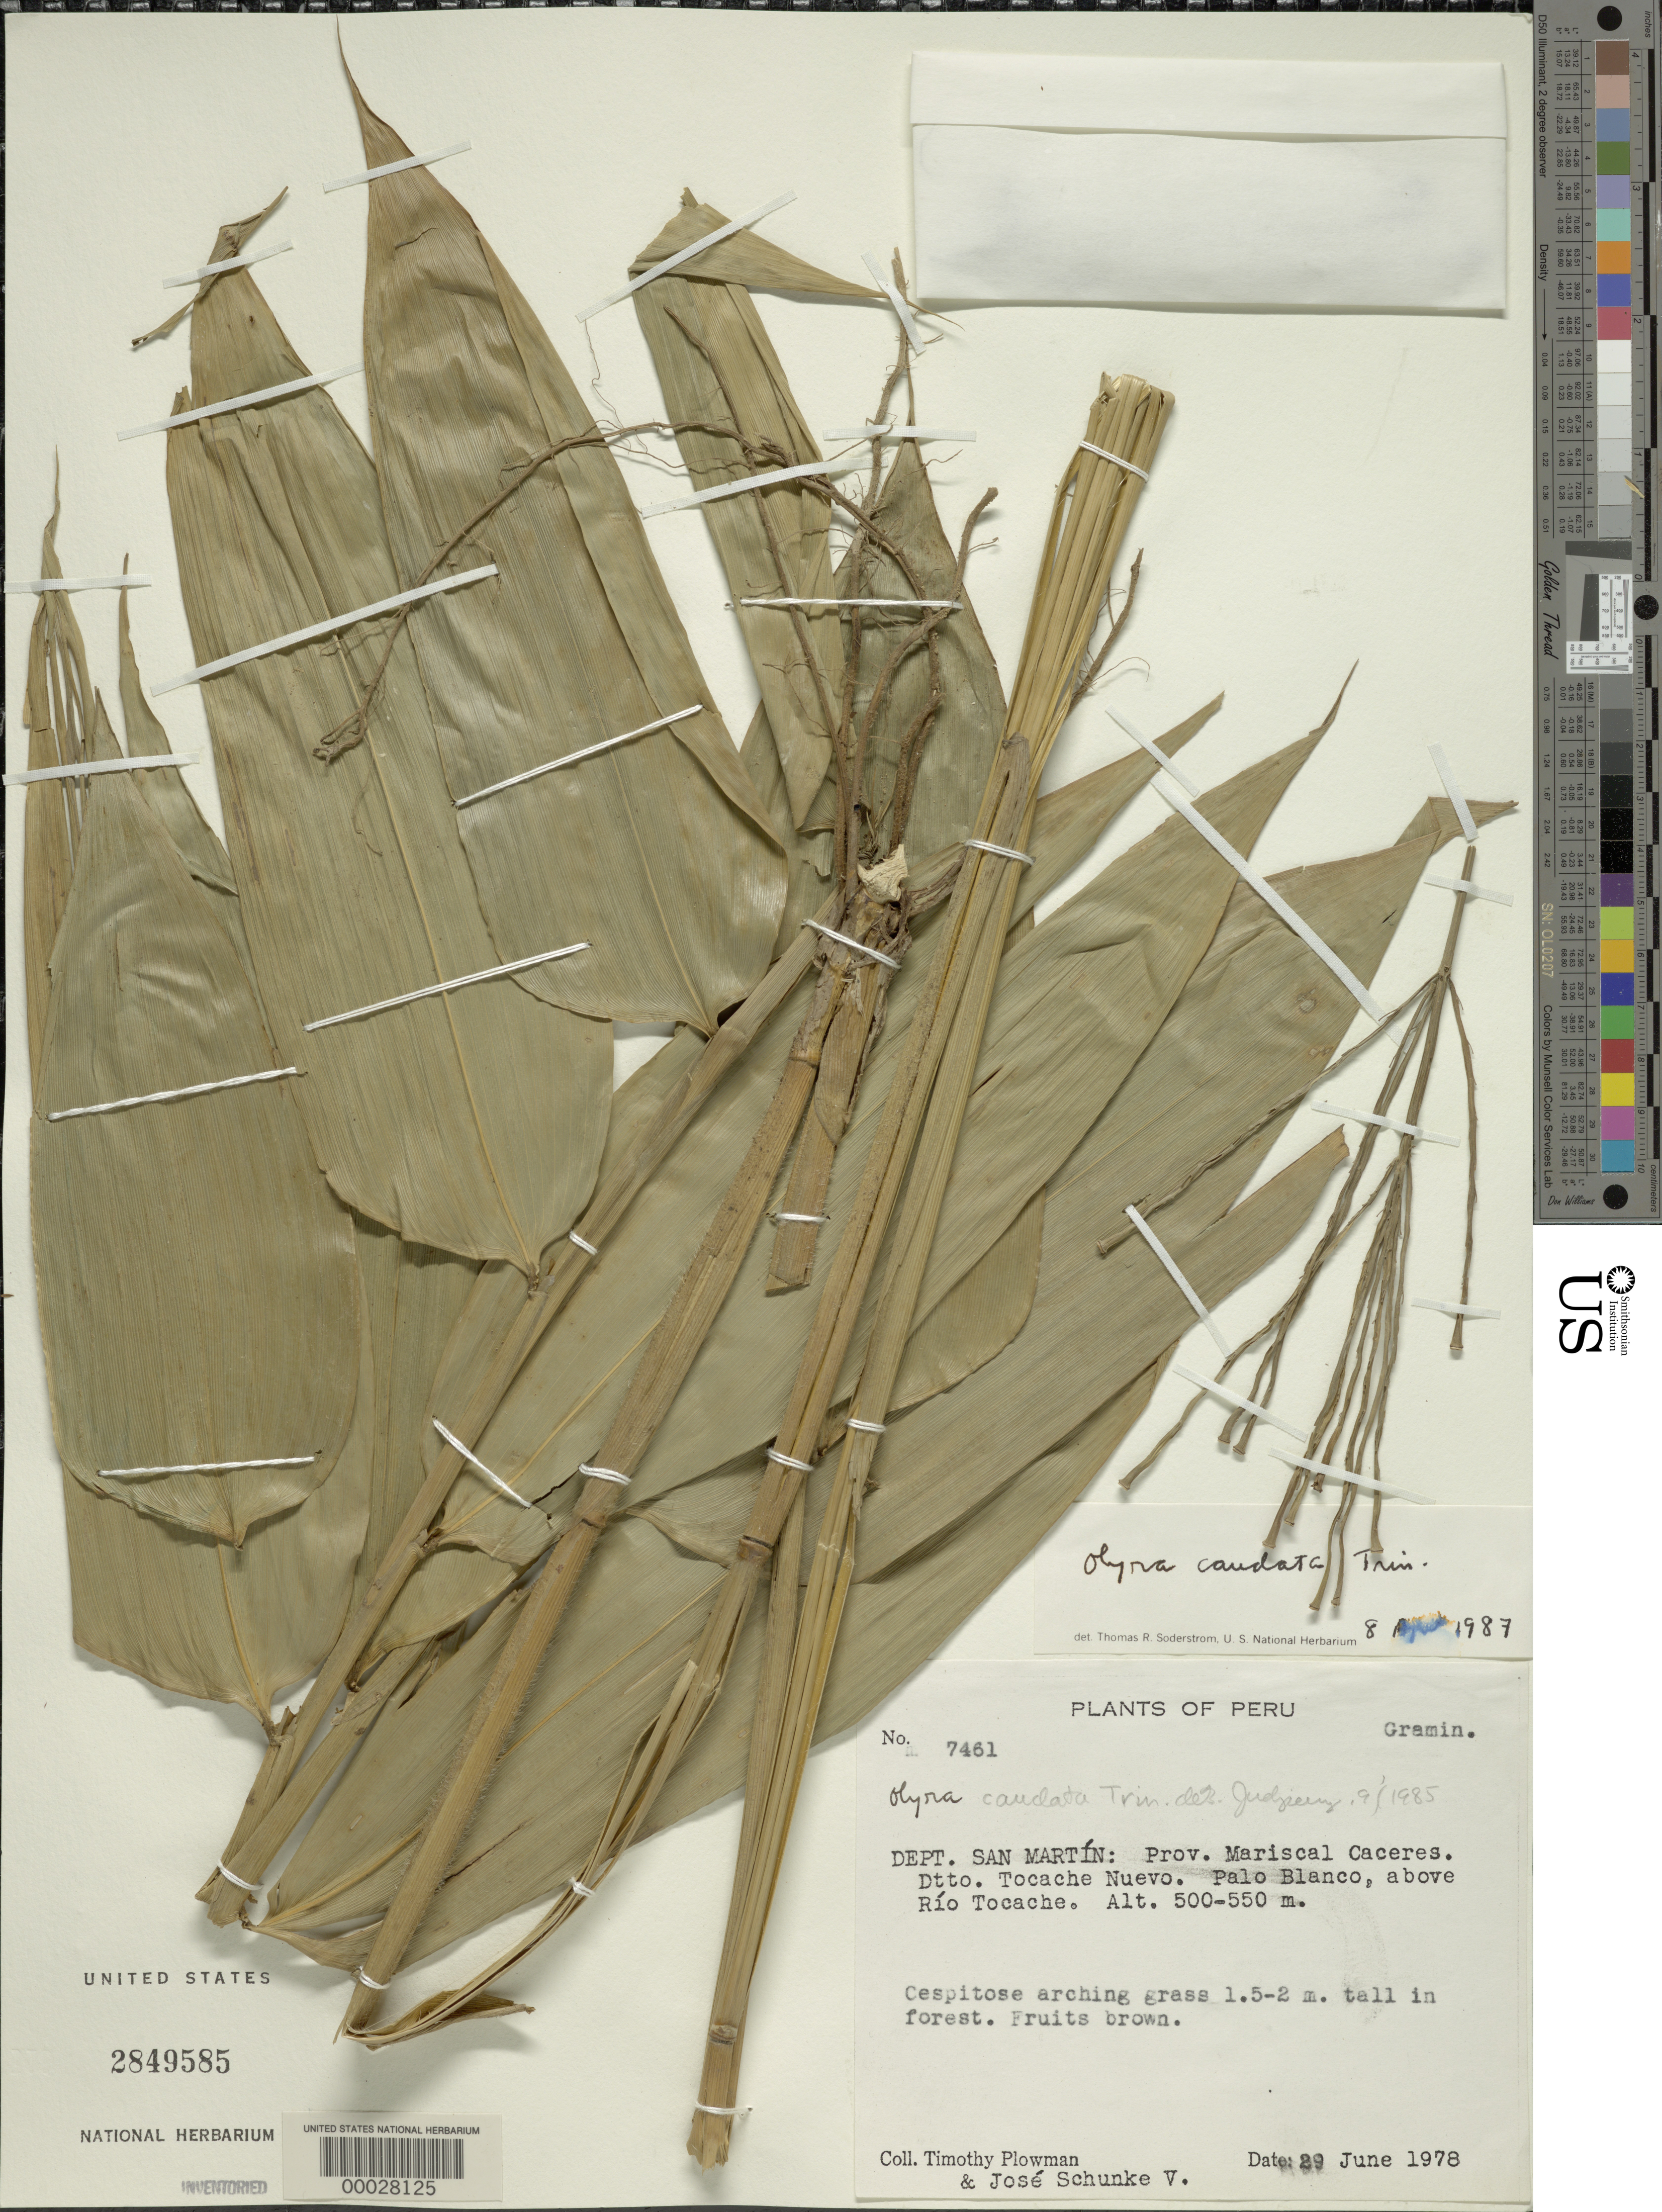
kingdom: Plantae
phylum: Tracheophyta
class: Liliopsida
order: Poales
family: Poaceae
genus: Olyra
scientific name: Olyra caudata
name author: Trin.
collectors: T. Plowman & J. M. Schunke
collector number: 7461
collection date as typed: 29 Jun 1978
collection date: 1978-06-29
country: Peru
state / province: San Martín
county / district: Mariscal Cáceres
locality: Dist tocache nuevo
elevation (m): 500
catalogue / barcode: US 2849585